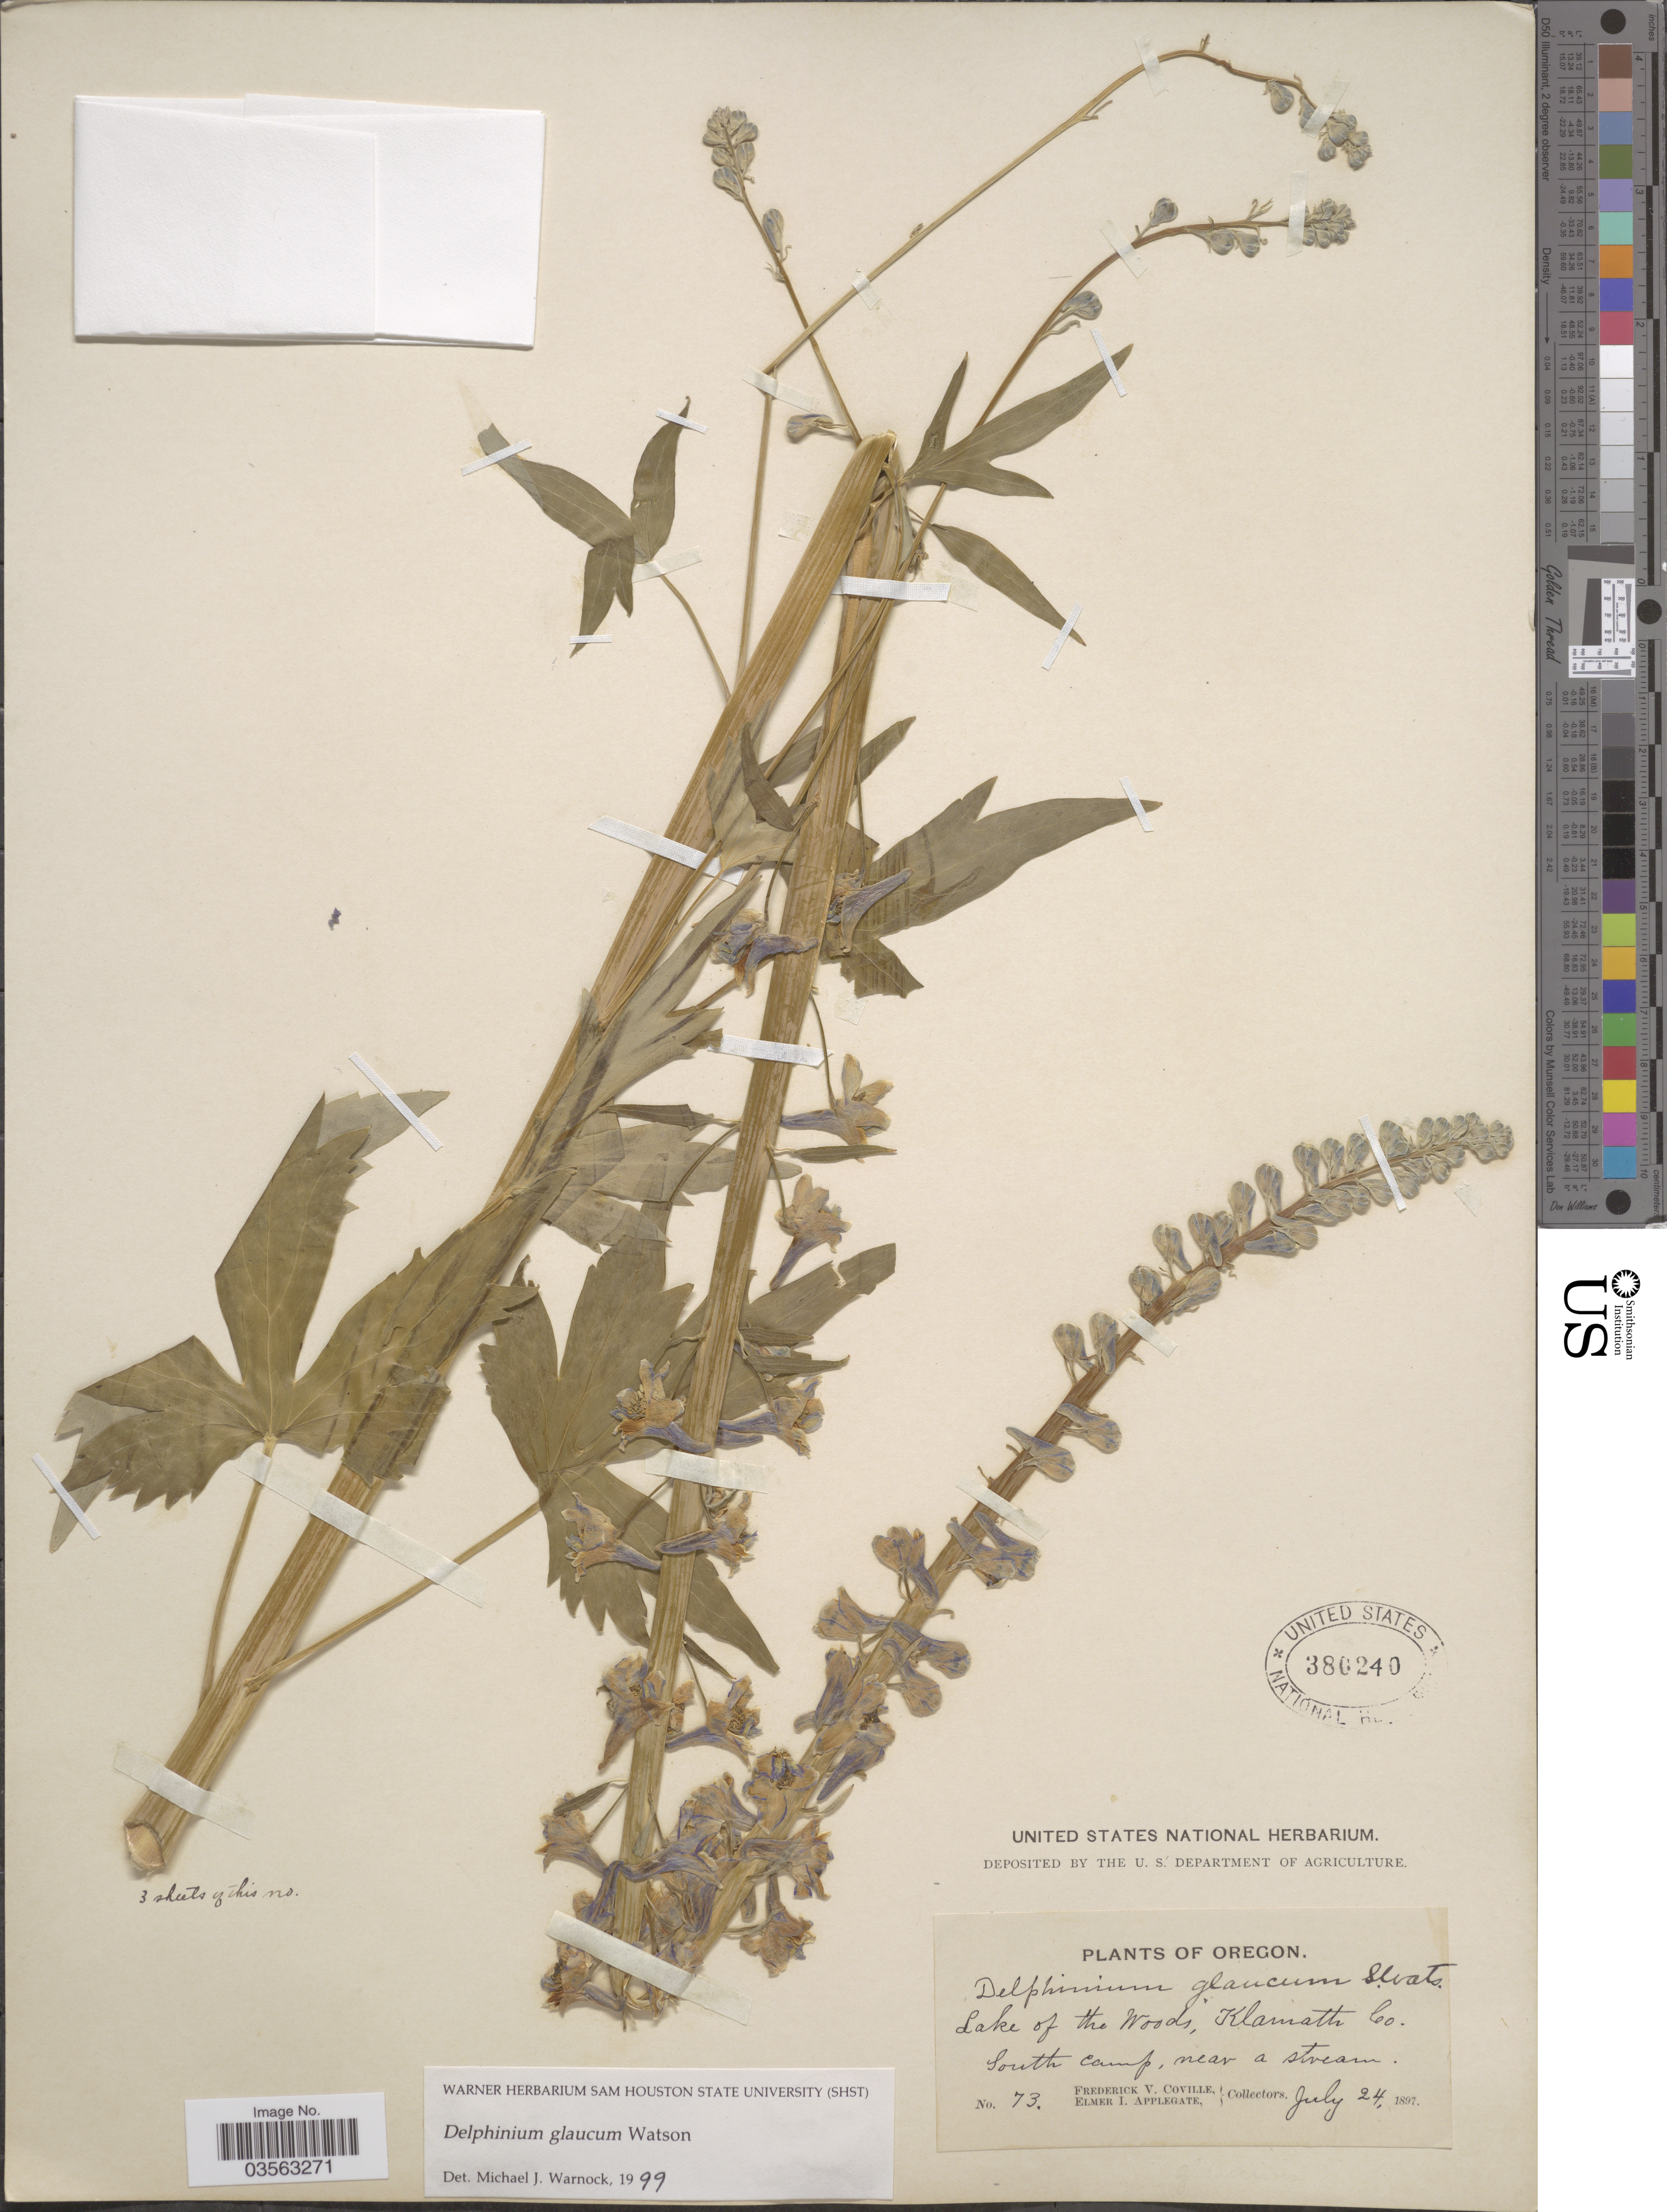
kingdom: Plantae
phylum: Tracheophyta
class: Magnoliopsida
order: Ranunculales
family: Ranunculaceae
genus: Delphinium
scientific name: Delphinium glaucum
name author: S. Watson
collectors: F. V. Coville & E. I. Applegate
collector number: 73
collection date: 1897-07-24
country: United States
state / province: Oregon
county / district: Klamath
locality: Lake of the Woods, Klamath Co. South Camp, near a stream.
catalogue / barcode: US 380240